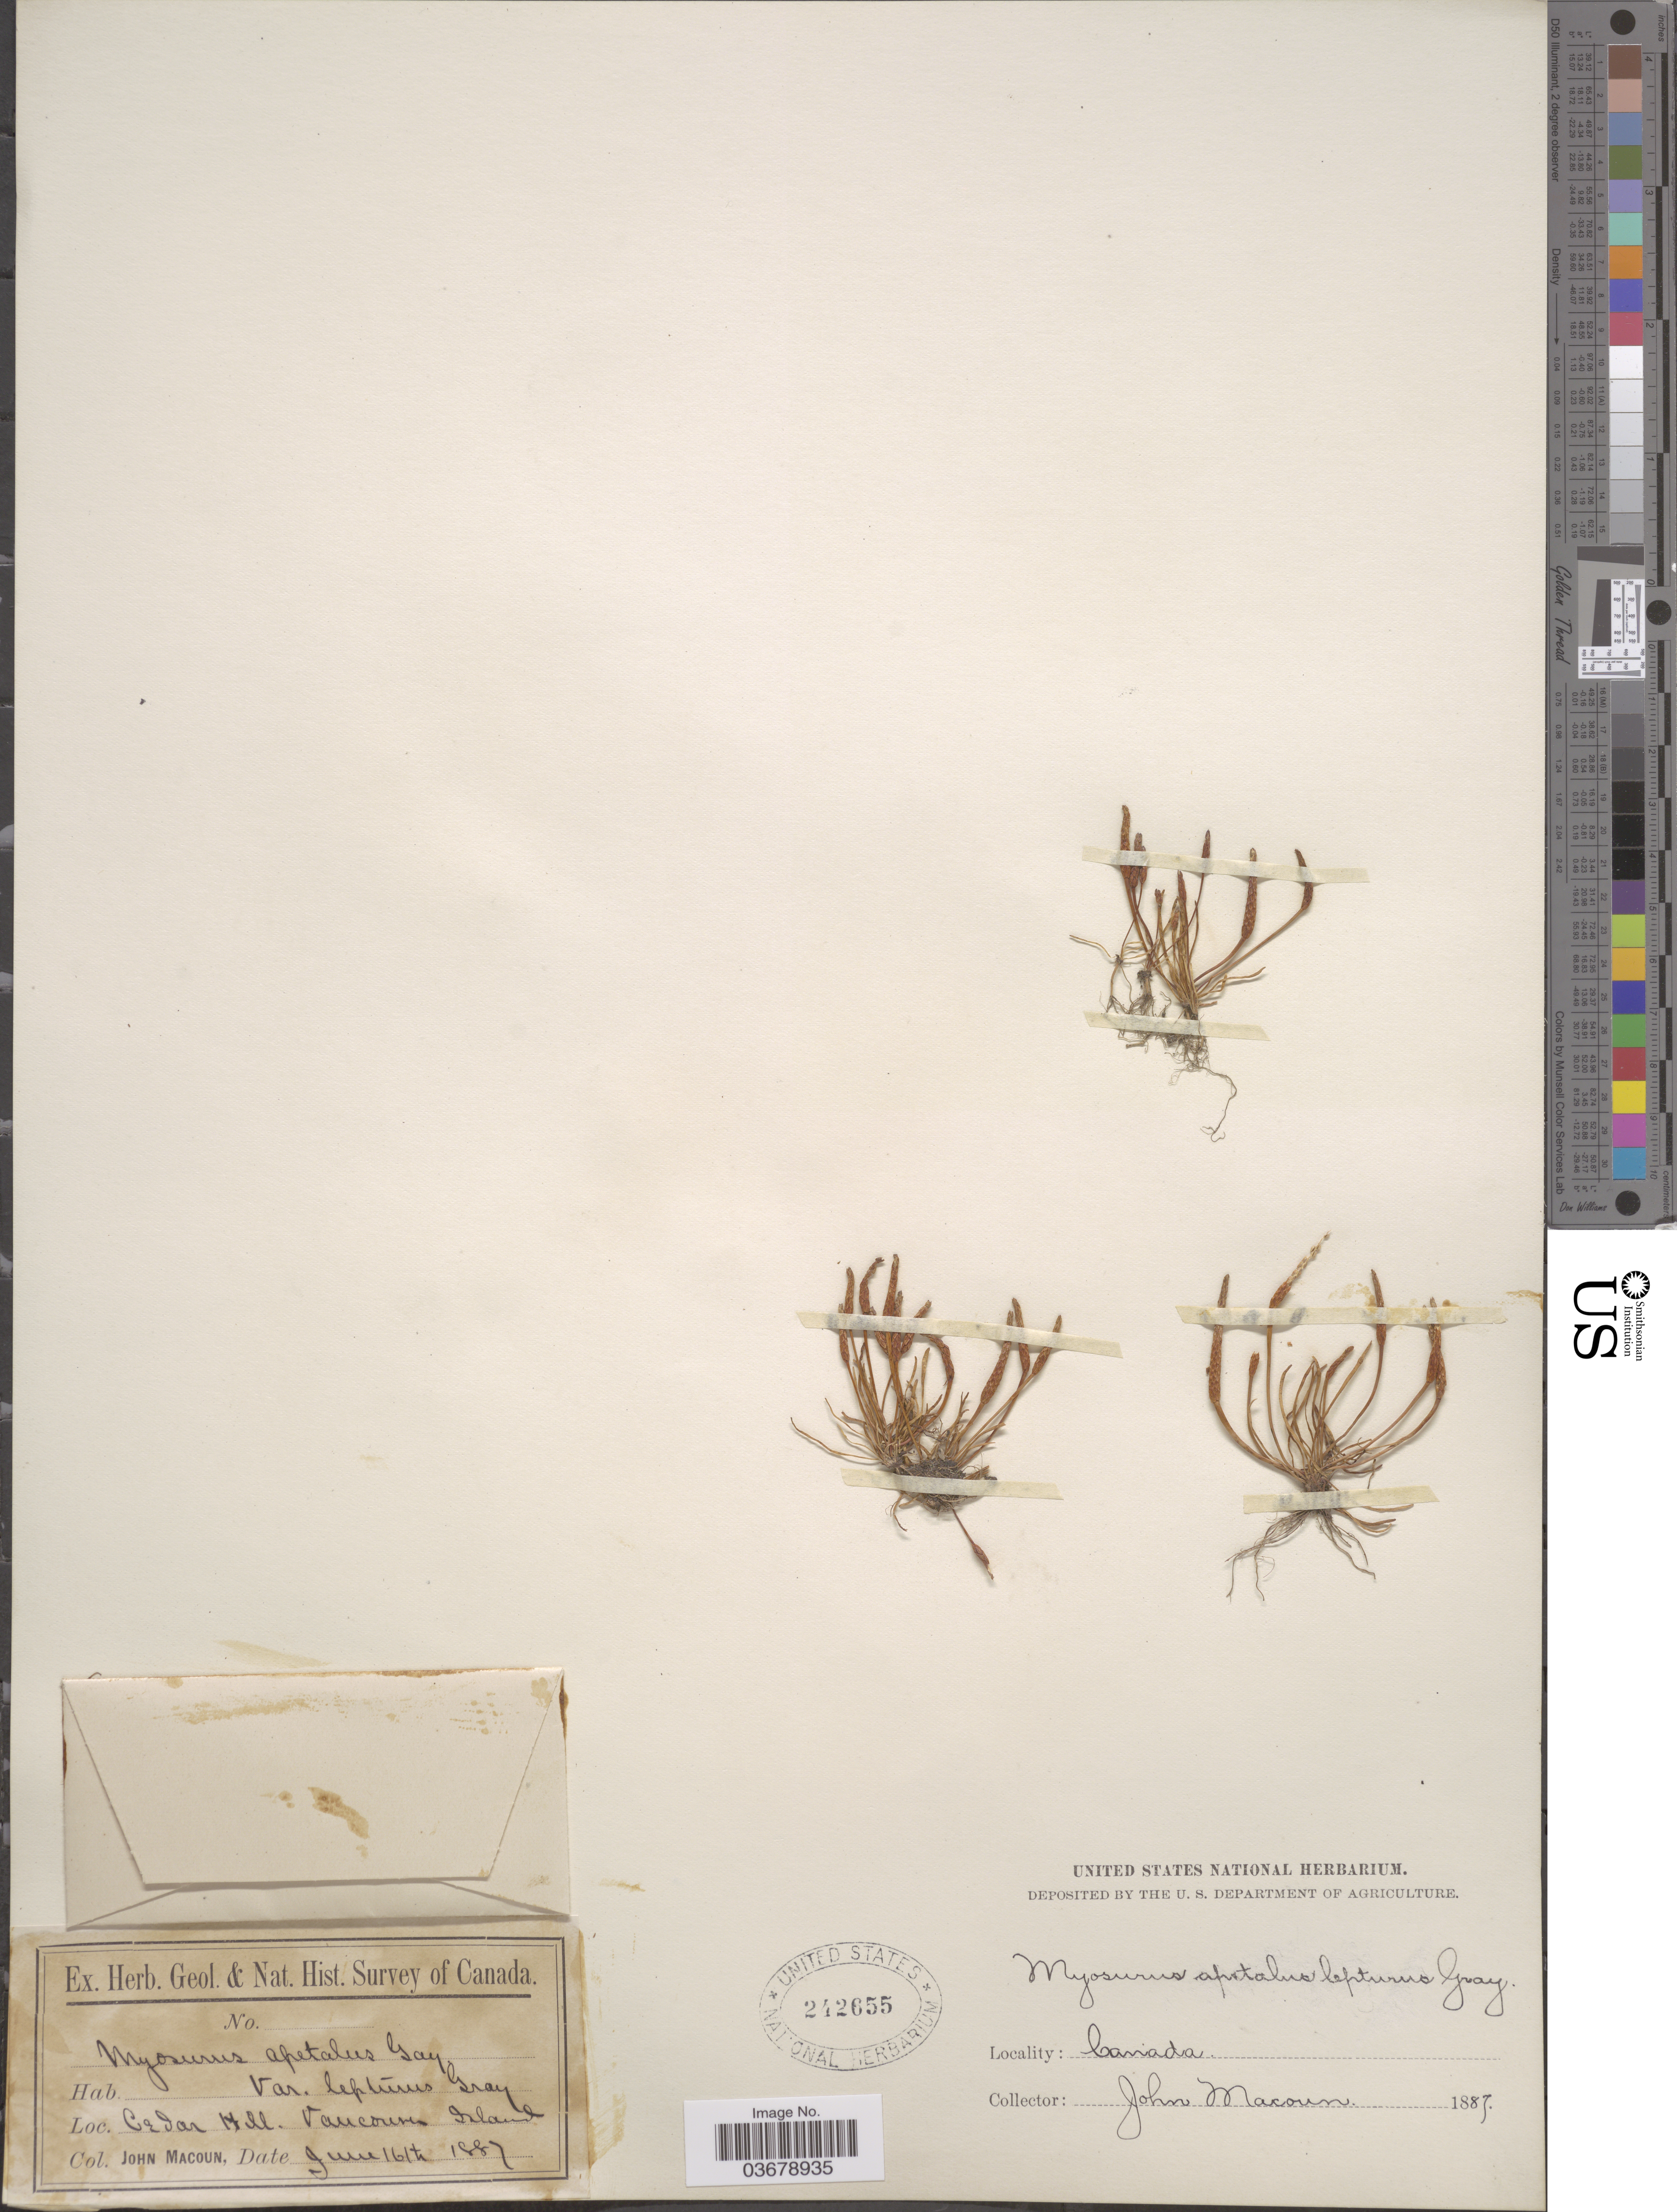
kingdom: Plantae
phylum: Tracheophyta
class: Magnoliopsida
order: Ranunculales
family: Ranunculaceae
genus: Myosurus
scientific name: Myosurus lepturus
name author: (A. Gray) Howell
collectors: J. Macoun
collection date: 1887-06-16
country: Canada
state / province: British Columbia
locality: Cedar Hill. Vancouver Island.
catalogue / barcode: US 242655